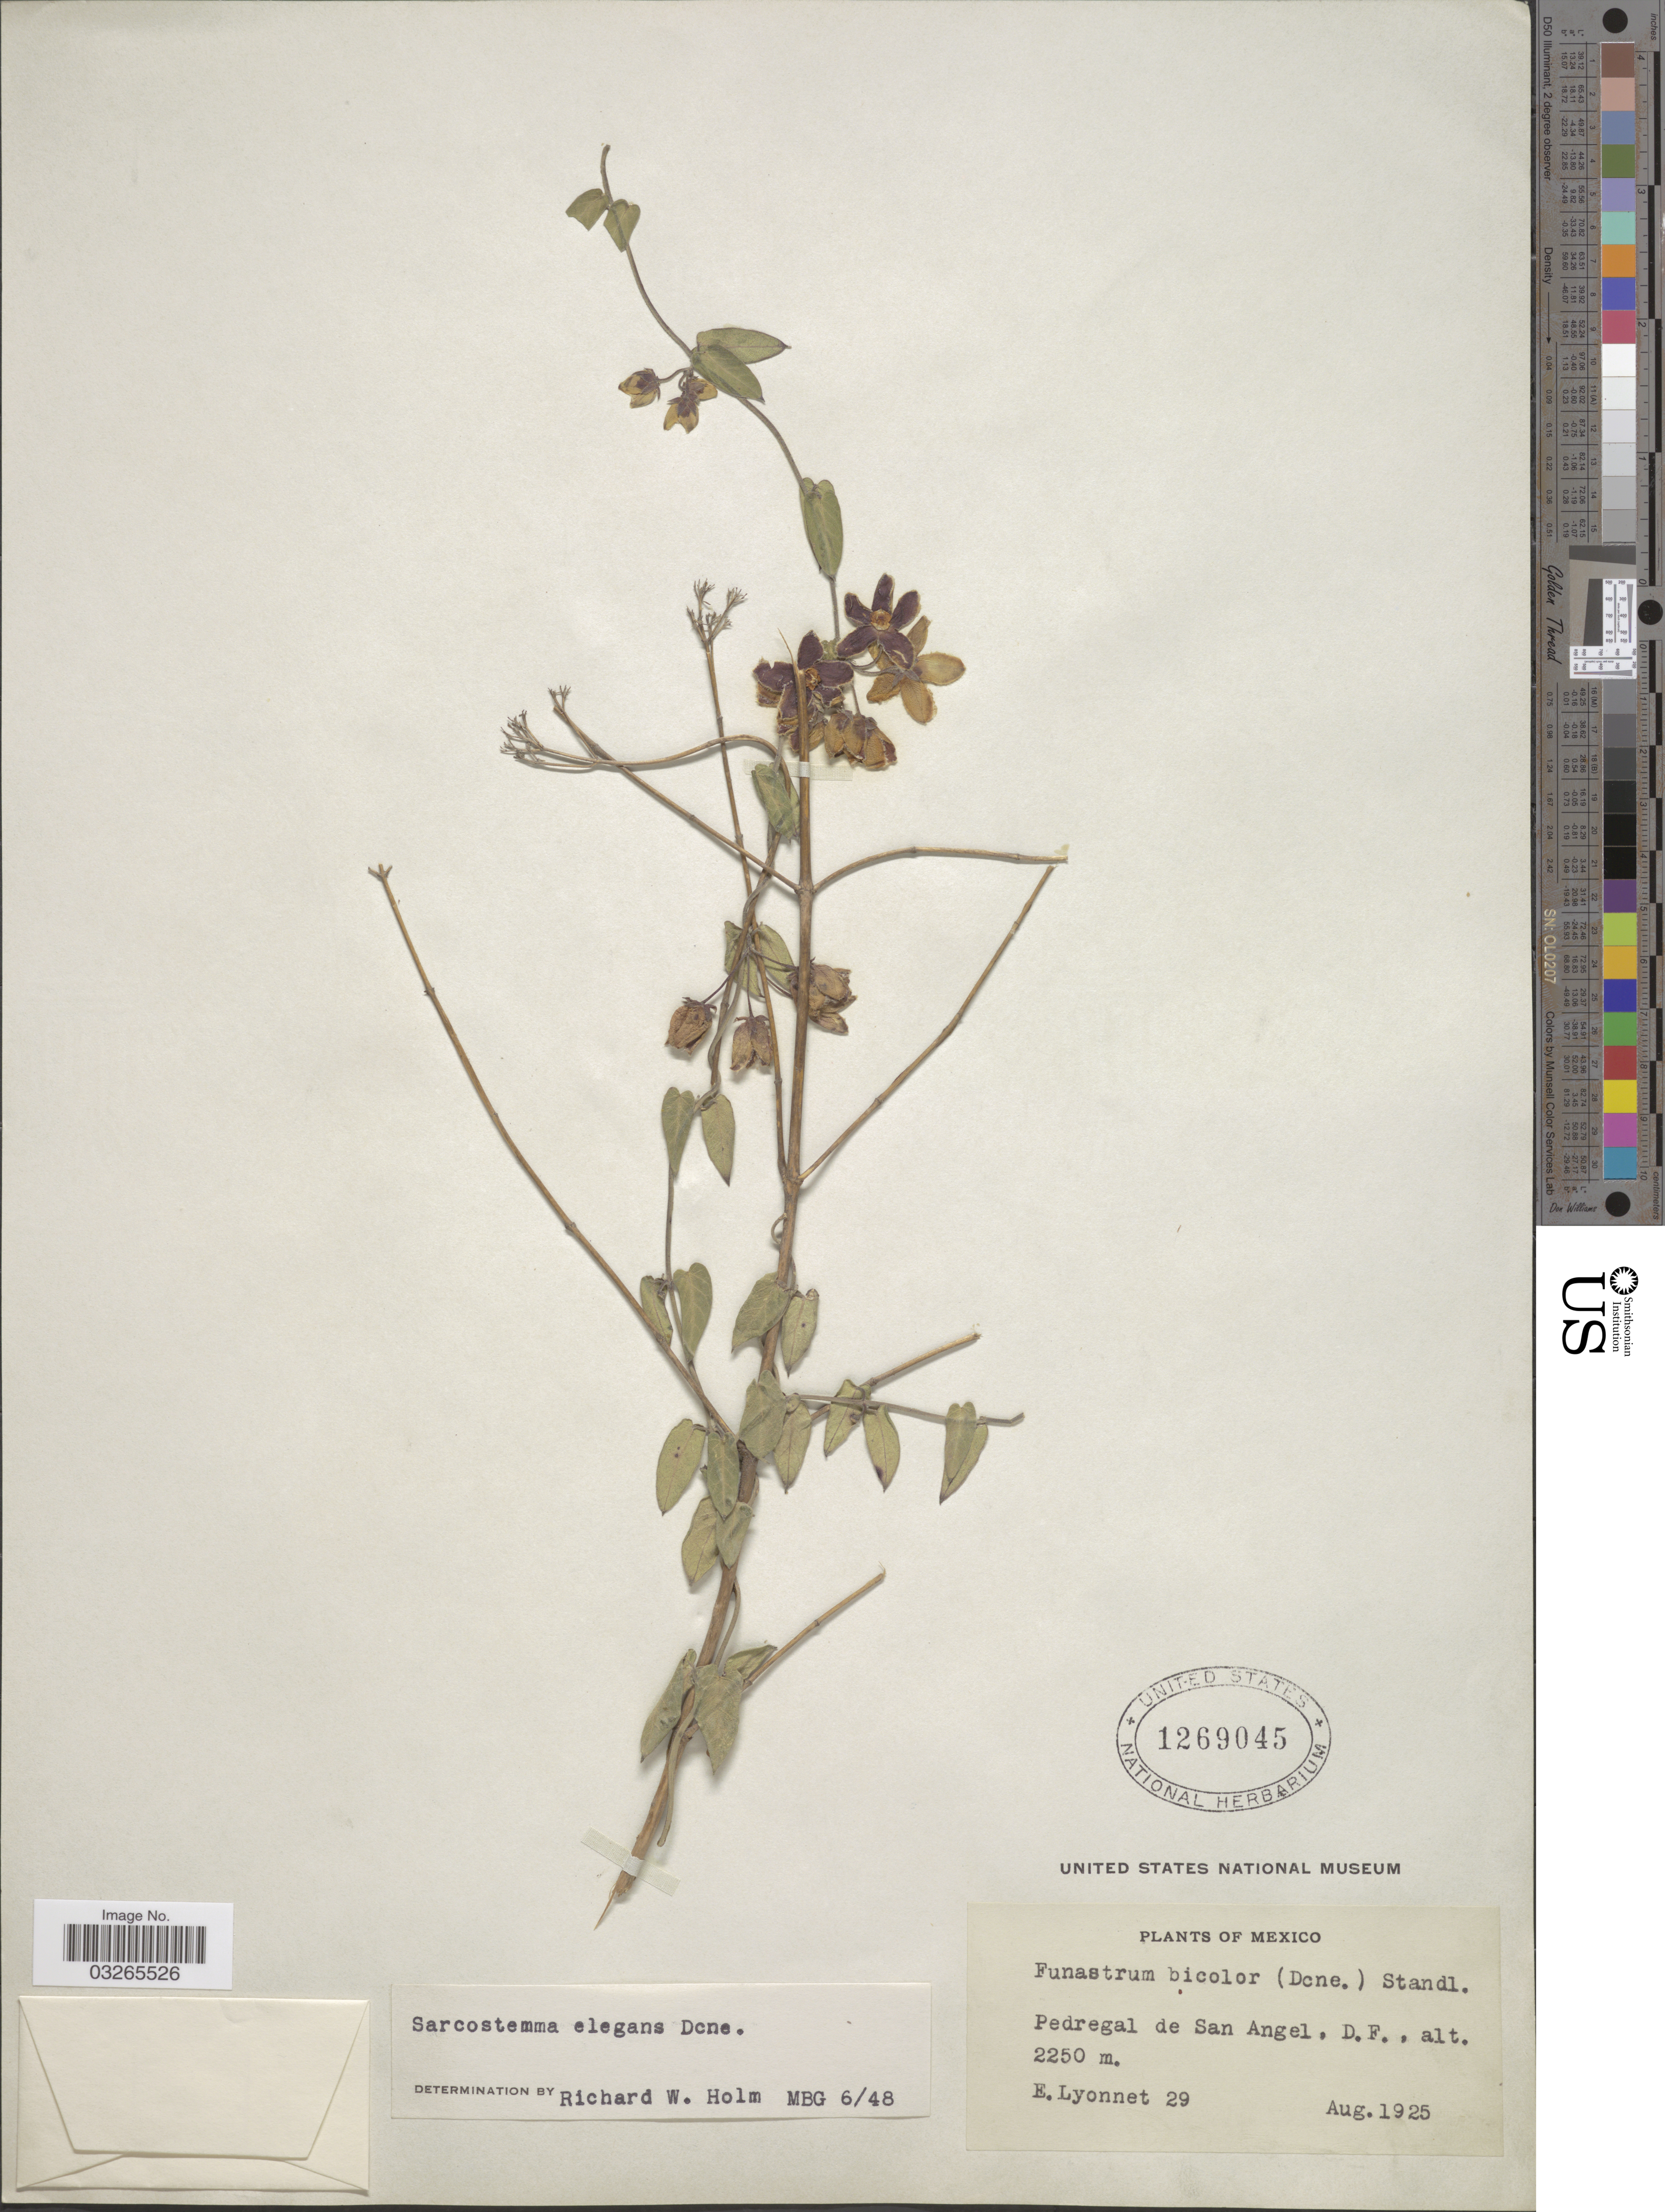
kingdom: Plantae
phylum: Tracheophyta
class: Magnoliopsida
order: Gentianales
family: Apocynaceae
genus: Sarcostemma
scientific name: Sarcostemma elegans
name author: Decne.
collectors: E. Lyonnet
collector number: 29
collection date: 1925-08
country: Mexico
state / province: Distrito Federal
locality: Pedregal de San Angel, D.F.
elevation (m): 2250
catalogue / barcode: US 1269045